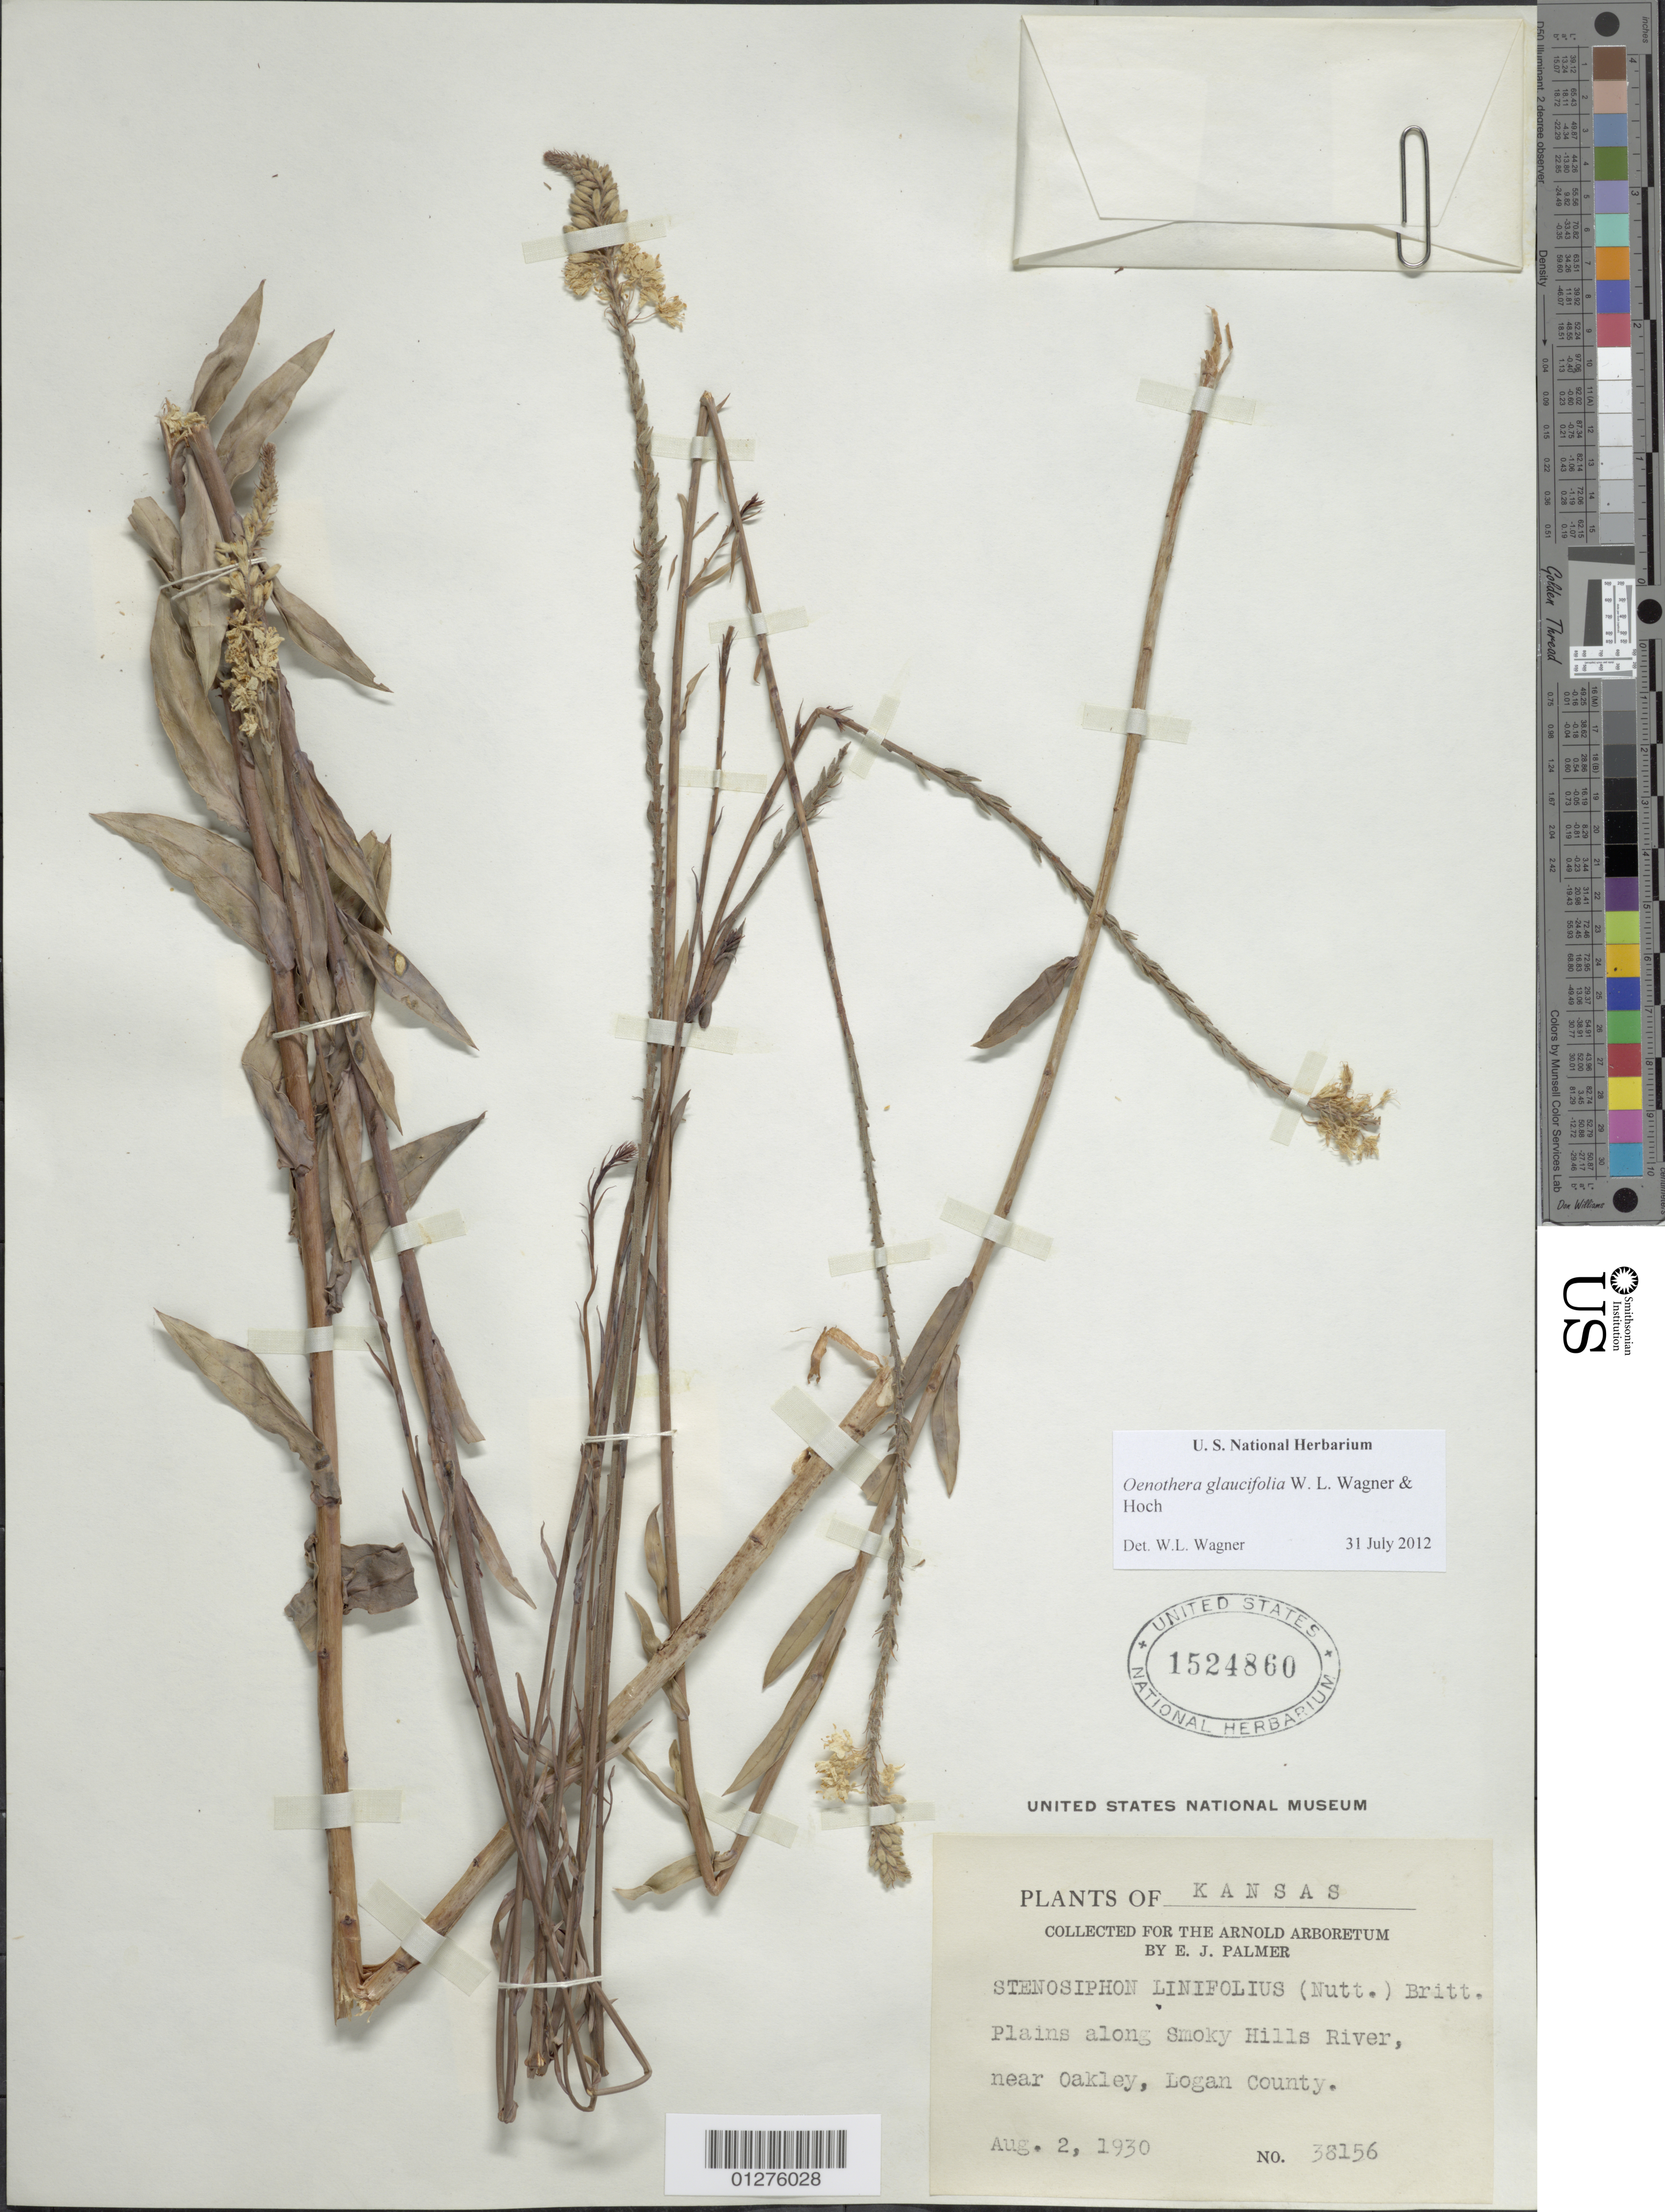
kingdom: Plantae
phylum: Tracheophyta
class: Magnoliopsida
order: Myrtales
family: Onagraceae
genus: Oenothera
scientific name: Oenothera glaucifolia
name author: W.L. Wagner & Hoch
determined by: Wagner, W. L., (BOT), Smithsonian Institution - National Museum of Natural History (UNITED STATES)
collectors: E. J. Palmer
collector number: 38156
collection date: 1930-08-02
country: United States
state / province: Kansas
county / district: Logan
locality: Smokey Hill River, near Oakley.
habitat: Plains.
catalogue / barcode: US 1524860